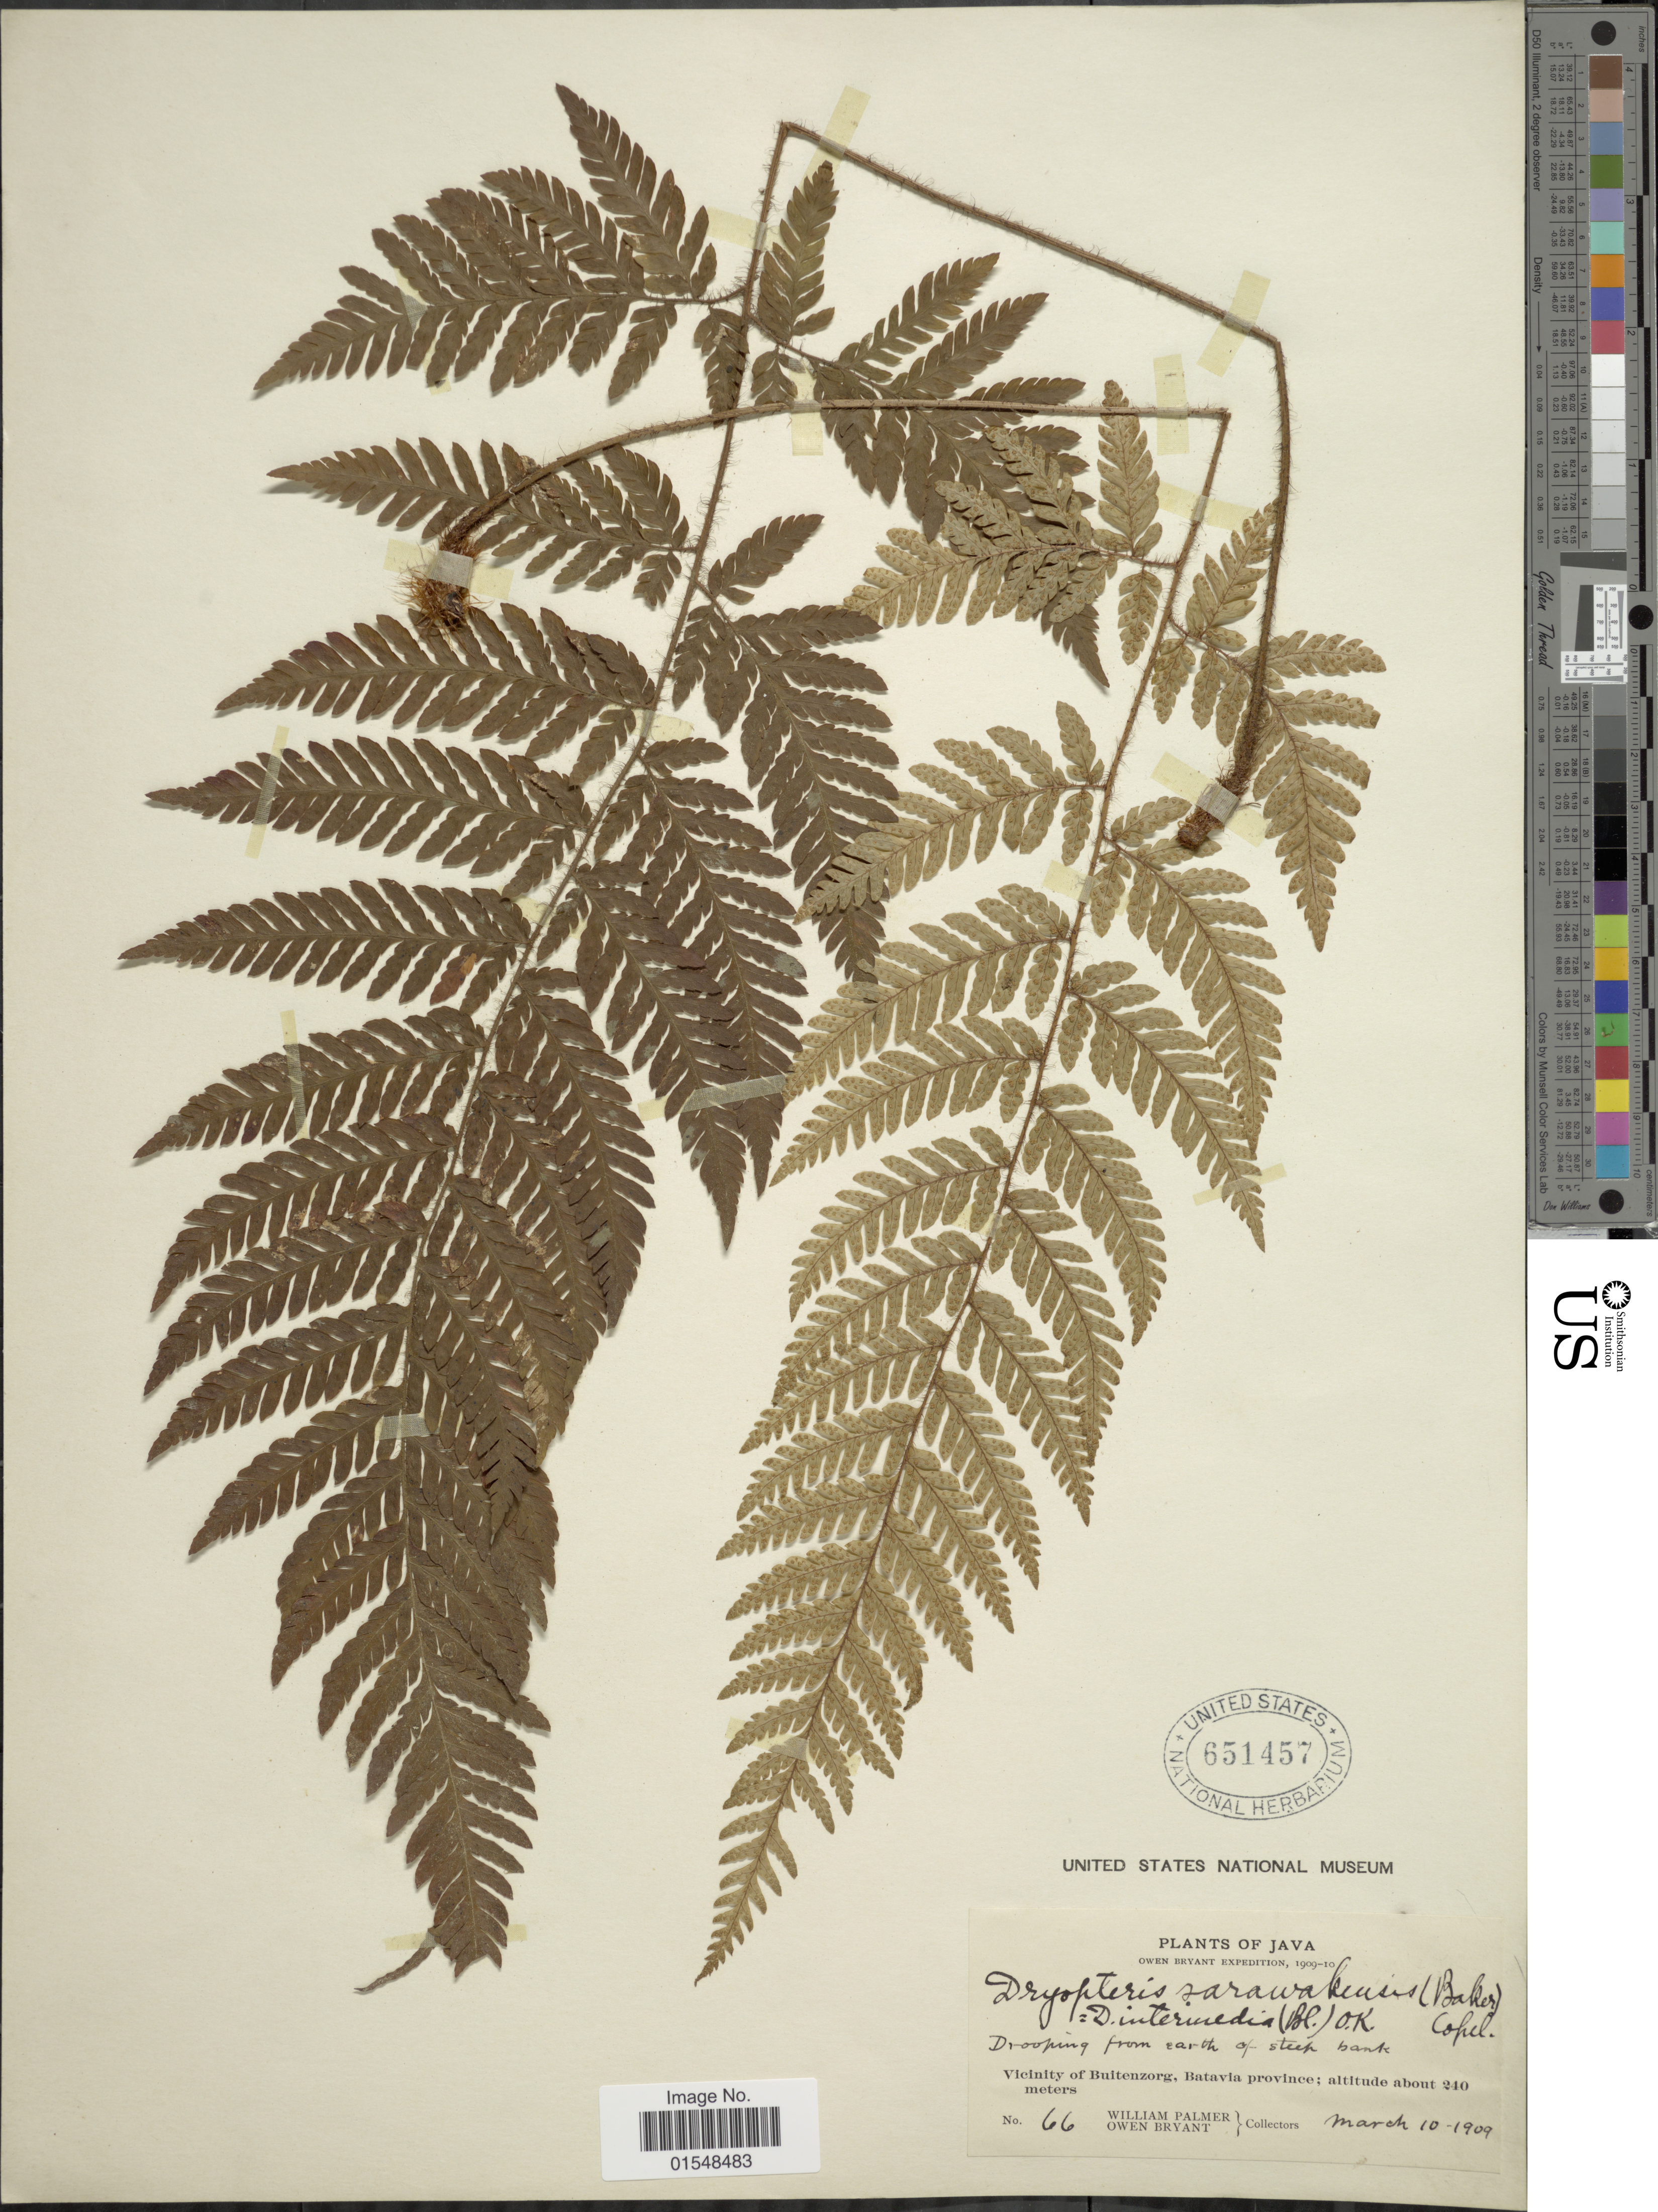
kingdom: Plantae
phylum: Tracheophyta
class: Polypodiopsida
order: Polypodiales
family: Dryopteridaceae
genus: Ctenitis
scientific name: Ctenitis vilis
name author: (Kunze) Ching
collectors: W. Palmer & O. Bryant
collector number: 66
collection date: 1909-03-10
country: Indonesia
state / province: Java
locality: Vicinity of Buitenzorg, Batavia province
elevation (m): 240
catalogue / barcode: US 651457